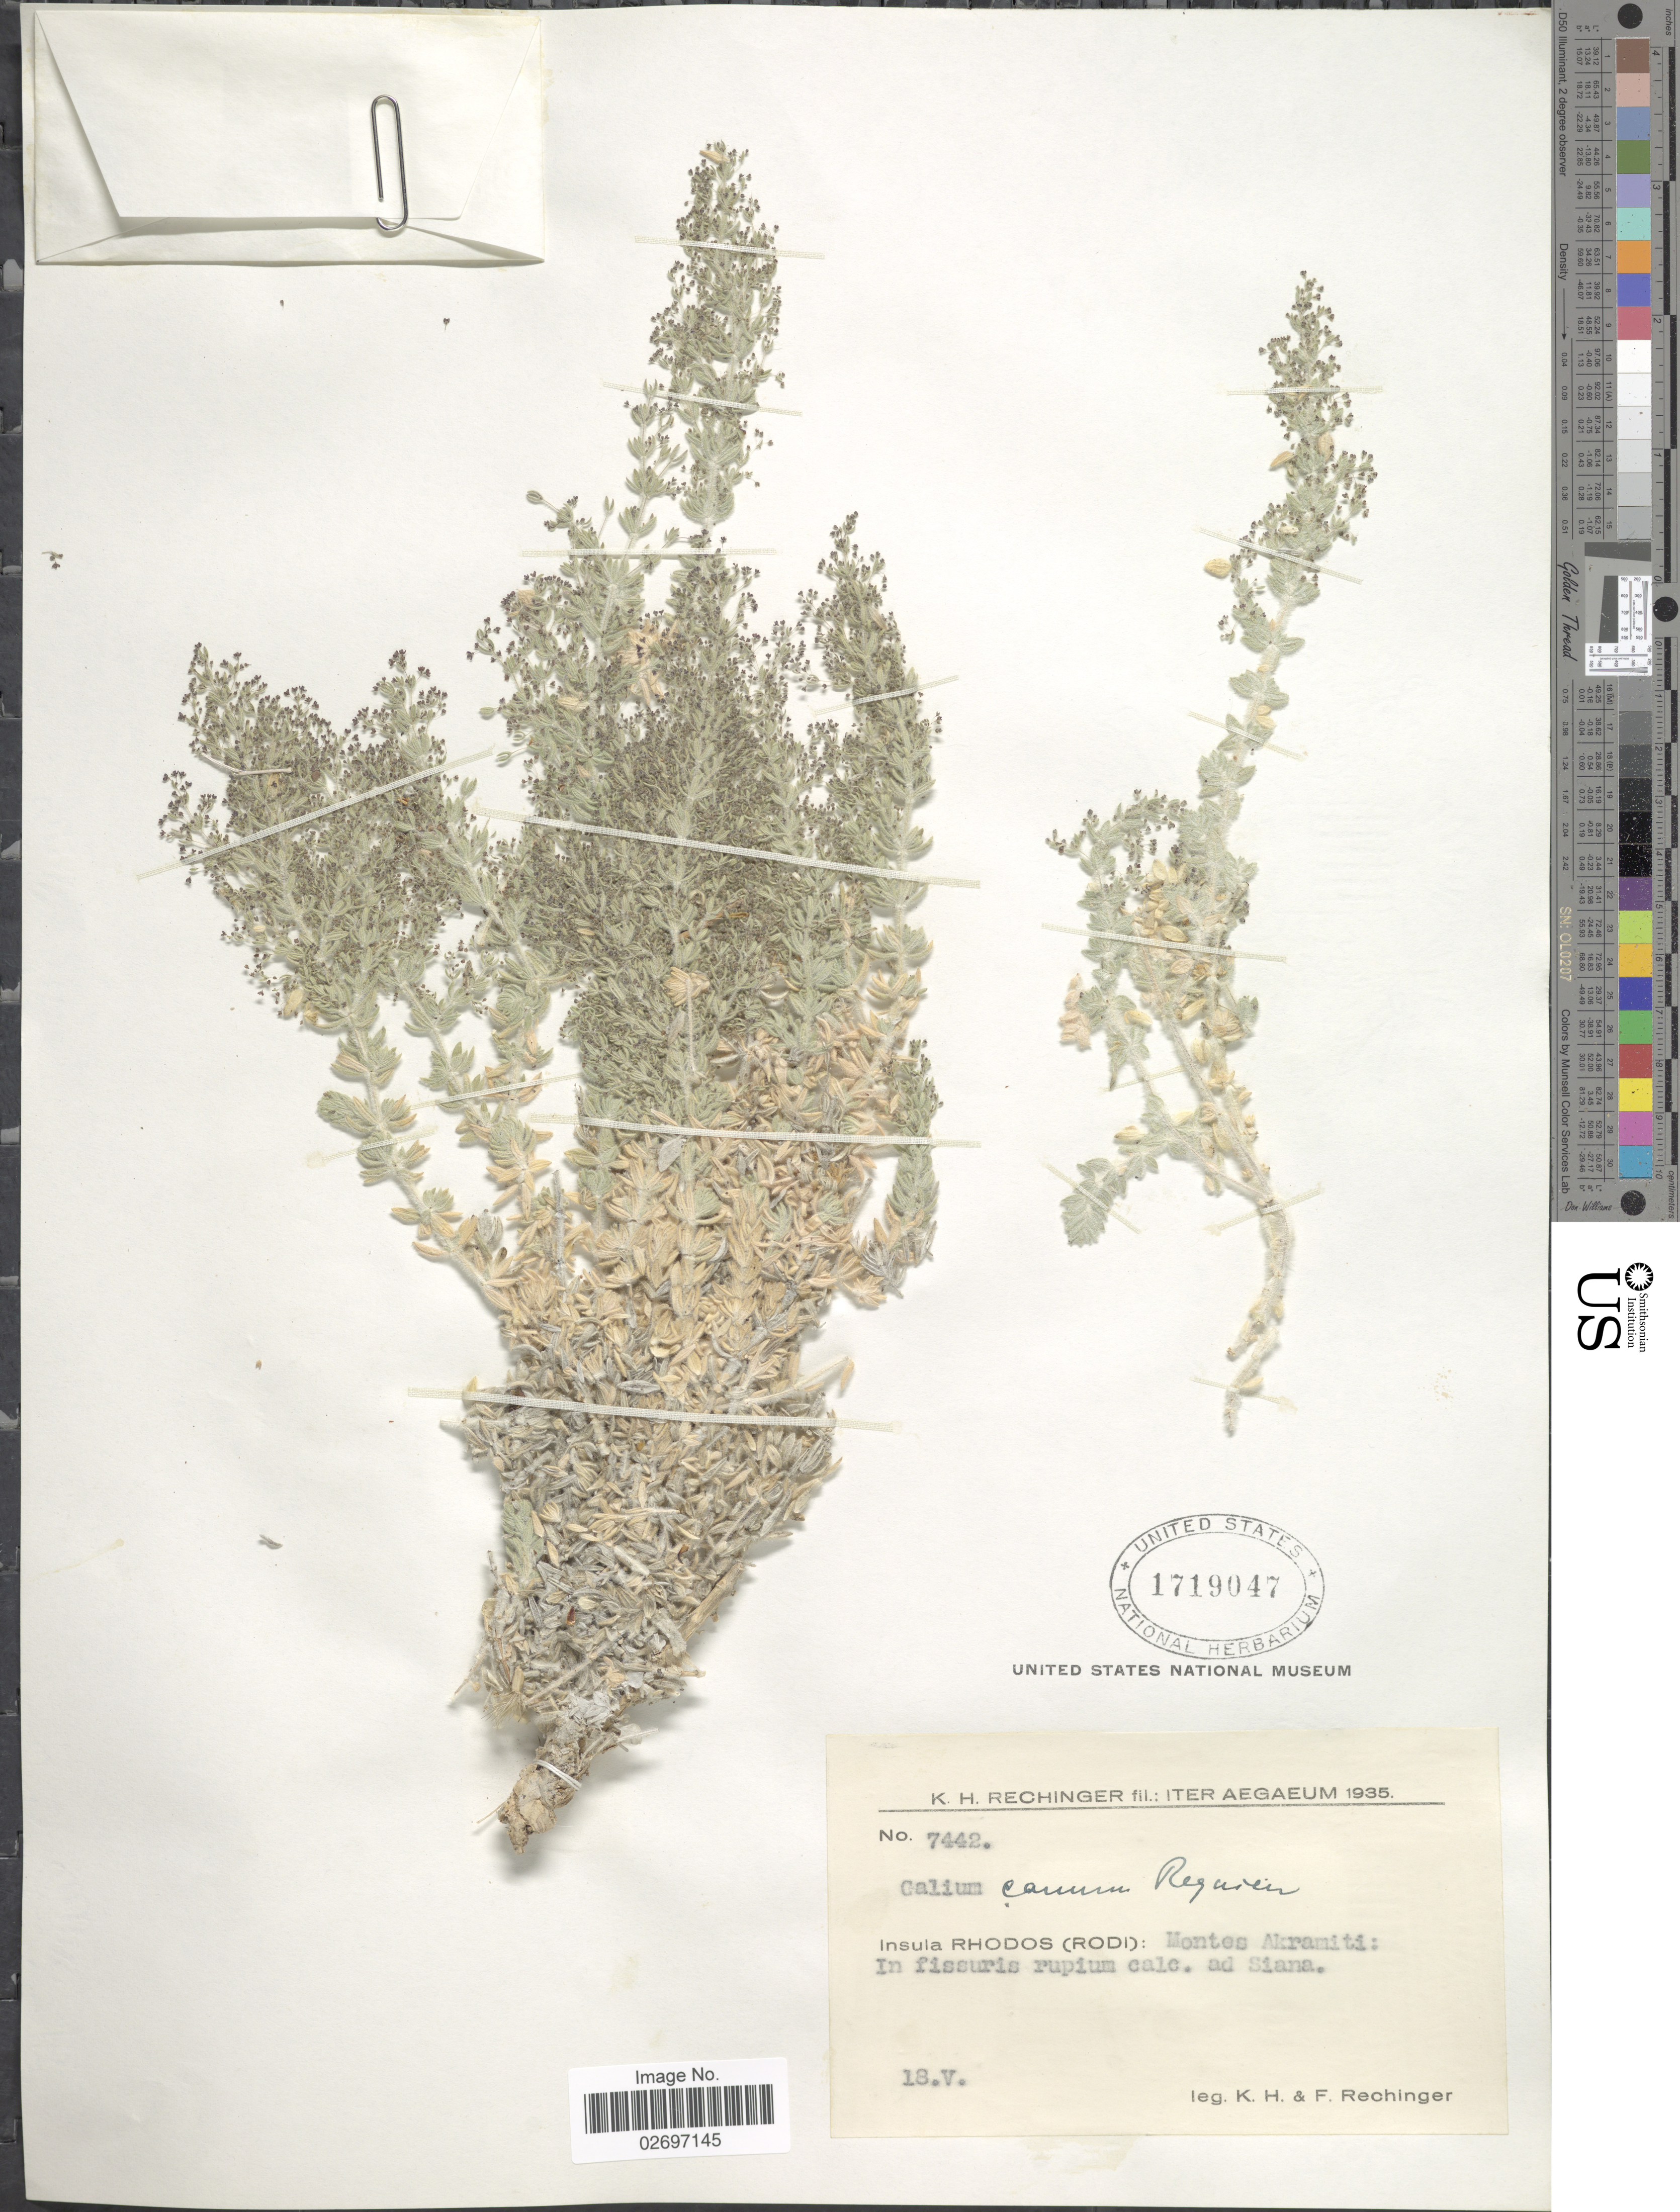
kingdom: Plantae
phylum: Tracheophyta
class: Magnoliopsida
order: Gentianales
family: Rubiaceae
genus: Galium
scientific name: Galium canum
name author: Req. ex DC.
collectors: K. H. Rechinger & F. Rechinger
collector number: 7442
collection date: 1935-05-18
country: Greece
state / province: South Aegean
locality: Aegaeum, Insula Rhodos (Rodi): Montes Akramiti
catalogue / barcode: US 1719047